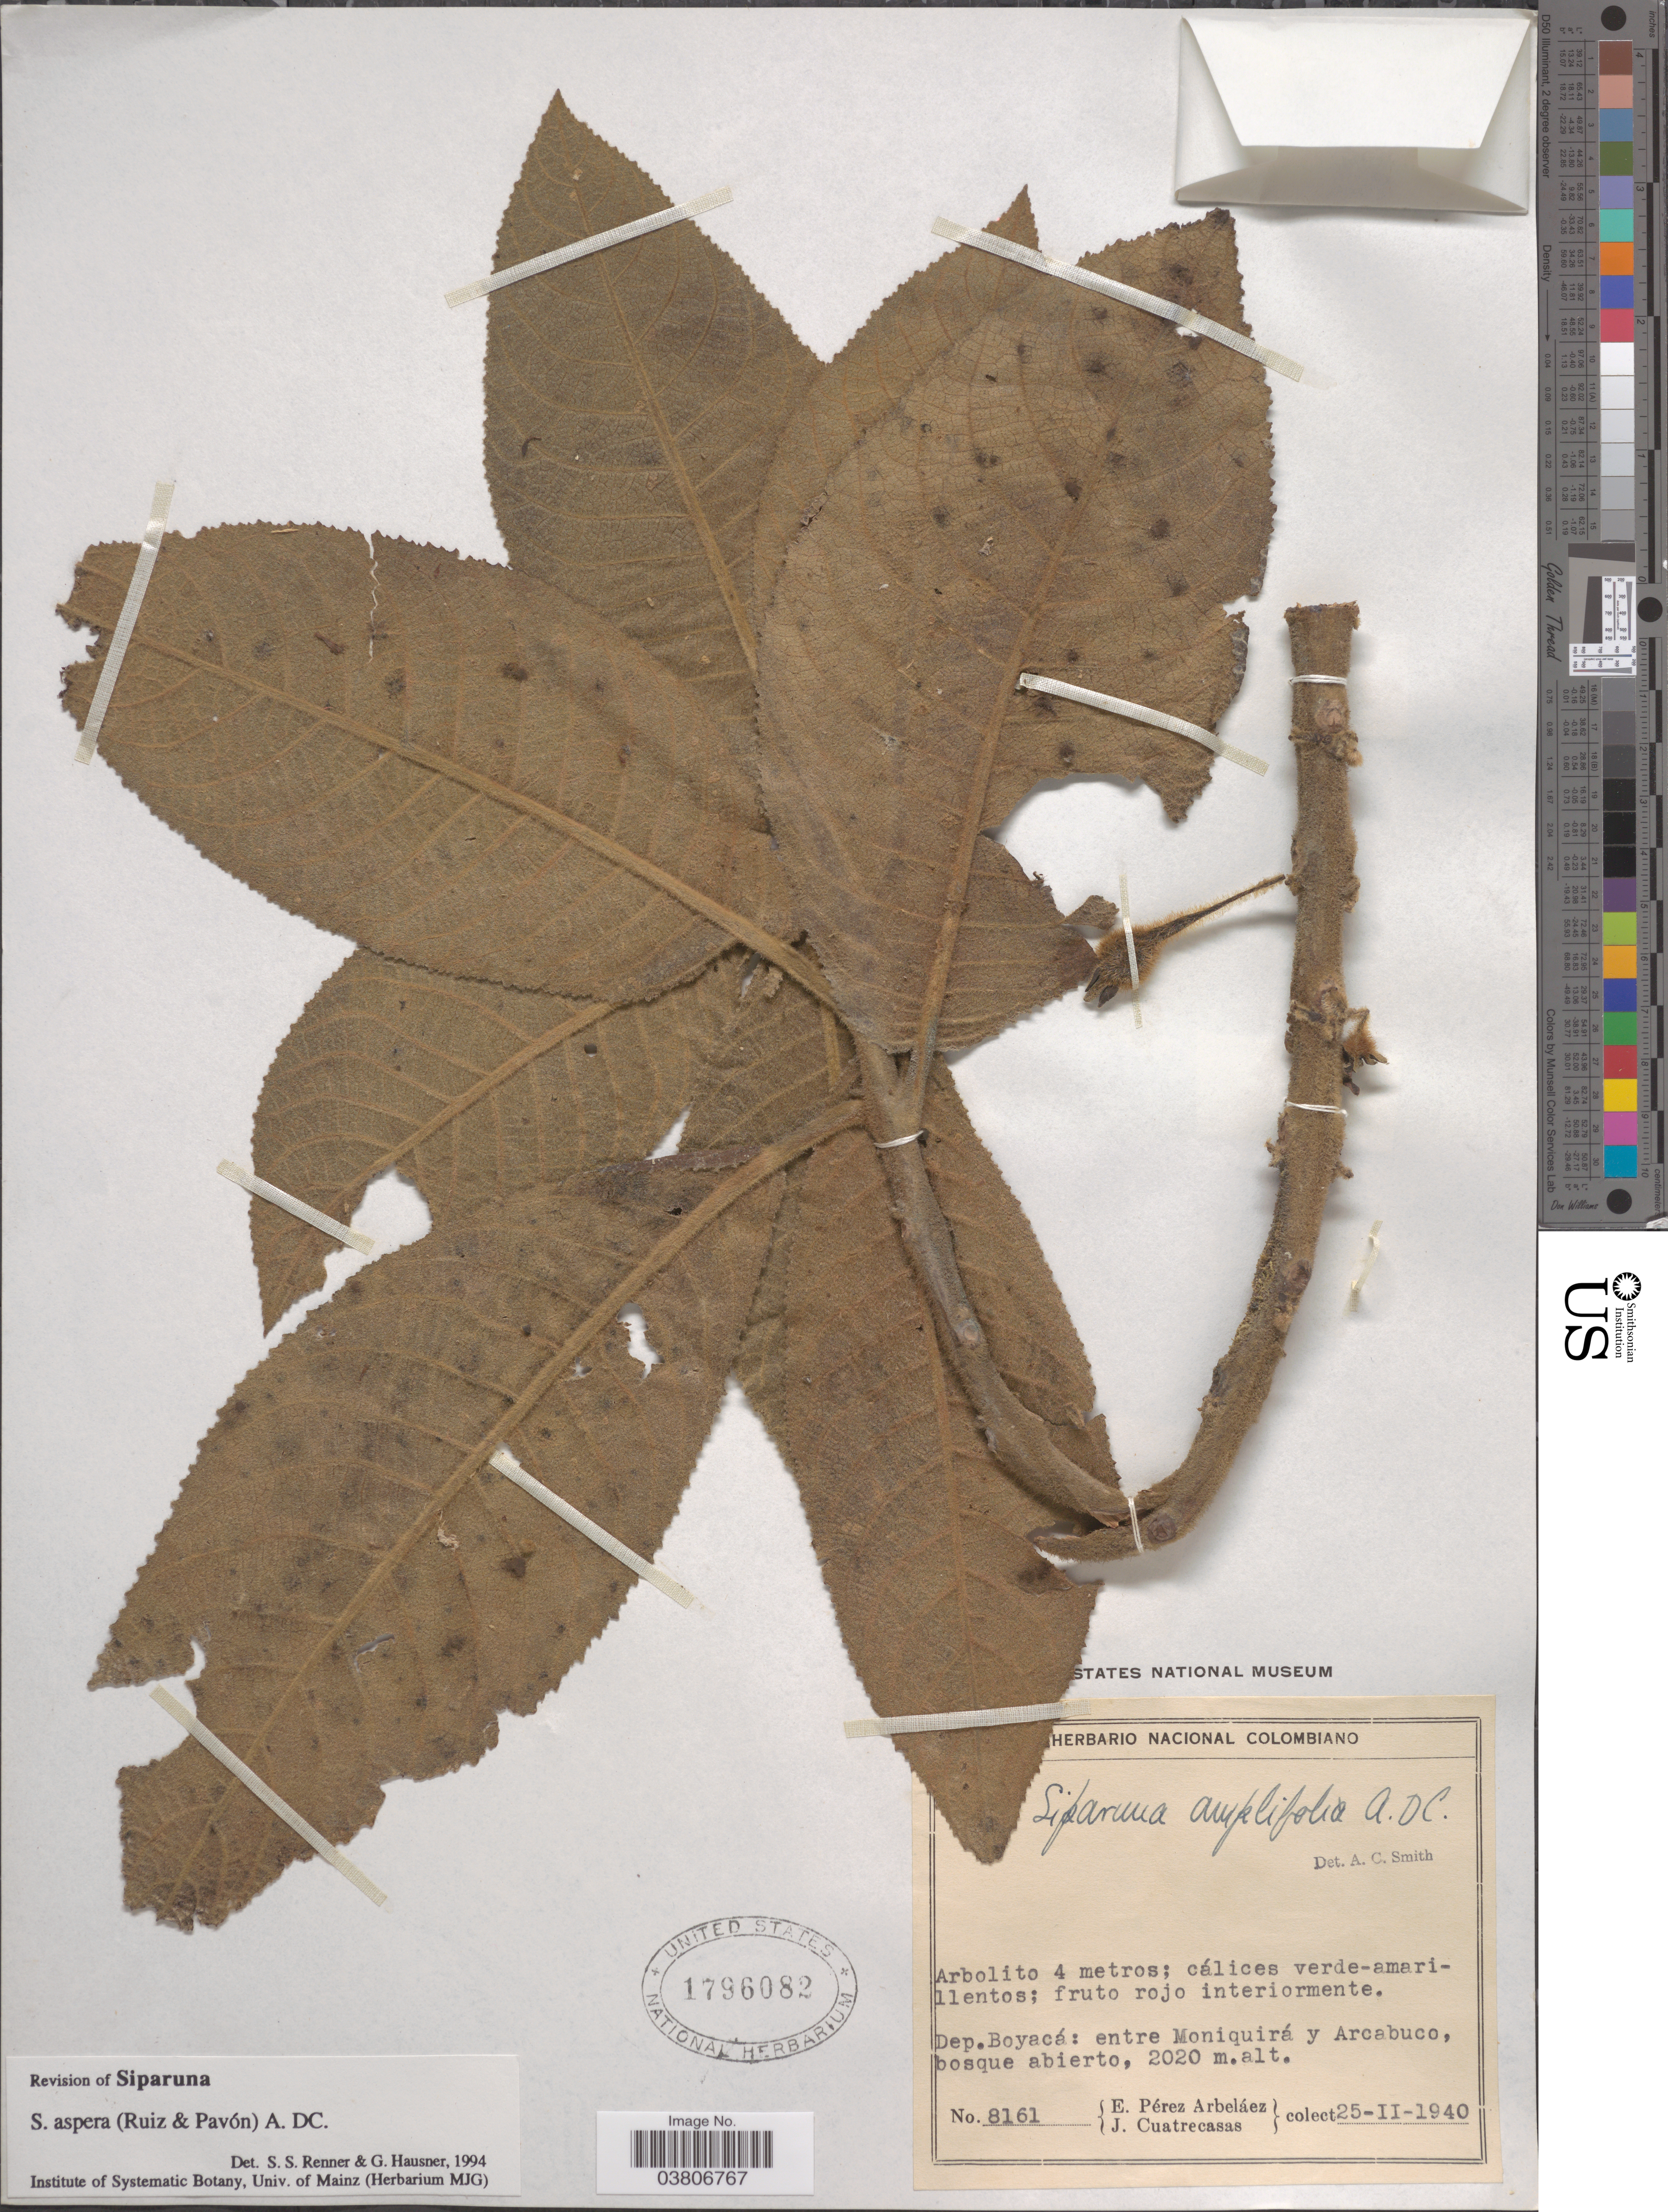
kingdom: Plantae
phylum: Tracheophyta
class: Magnoliopsida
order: Laurales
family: Siparunaceae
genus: Siparuna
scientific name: Siparuna aspera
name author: (Ruiz & Pav.) A. DC.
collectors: E. Pérez Arbeláez & J. Cuatrecasas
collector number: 8161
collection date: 1940-02-25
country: Colombia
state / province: Boyacá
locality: Dep. Boyacá: entre Moniquirá y Arcabuco.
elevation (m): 2020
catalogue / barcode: US 1796082